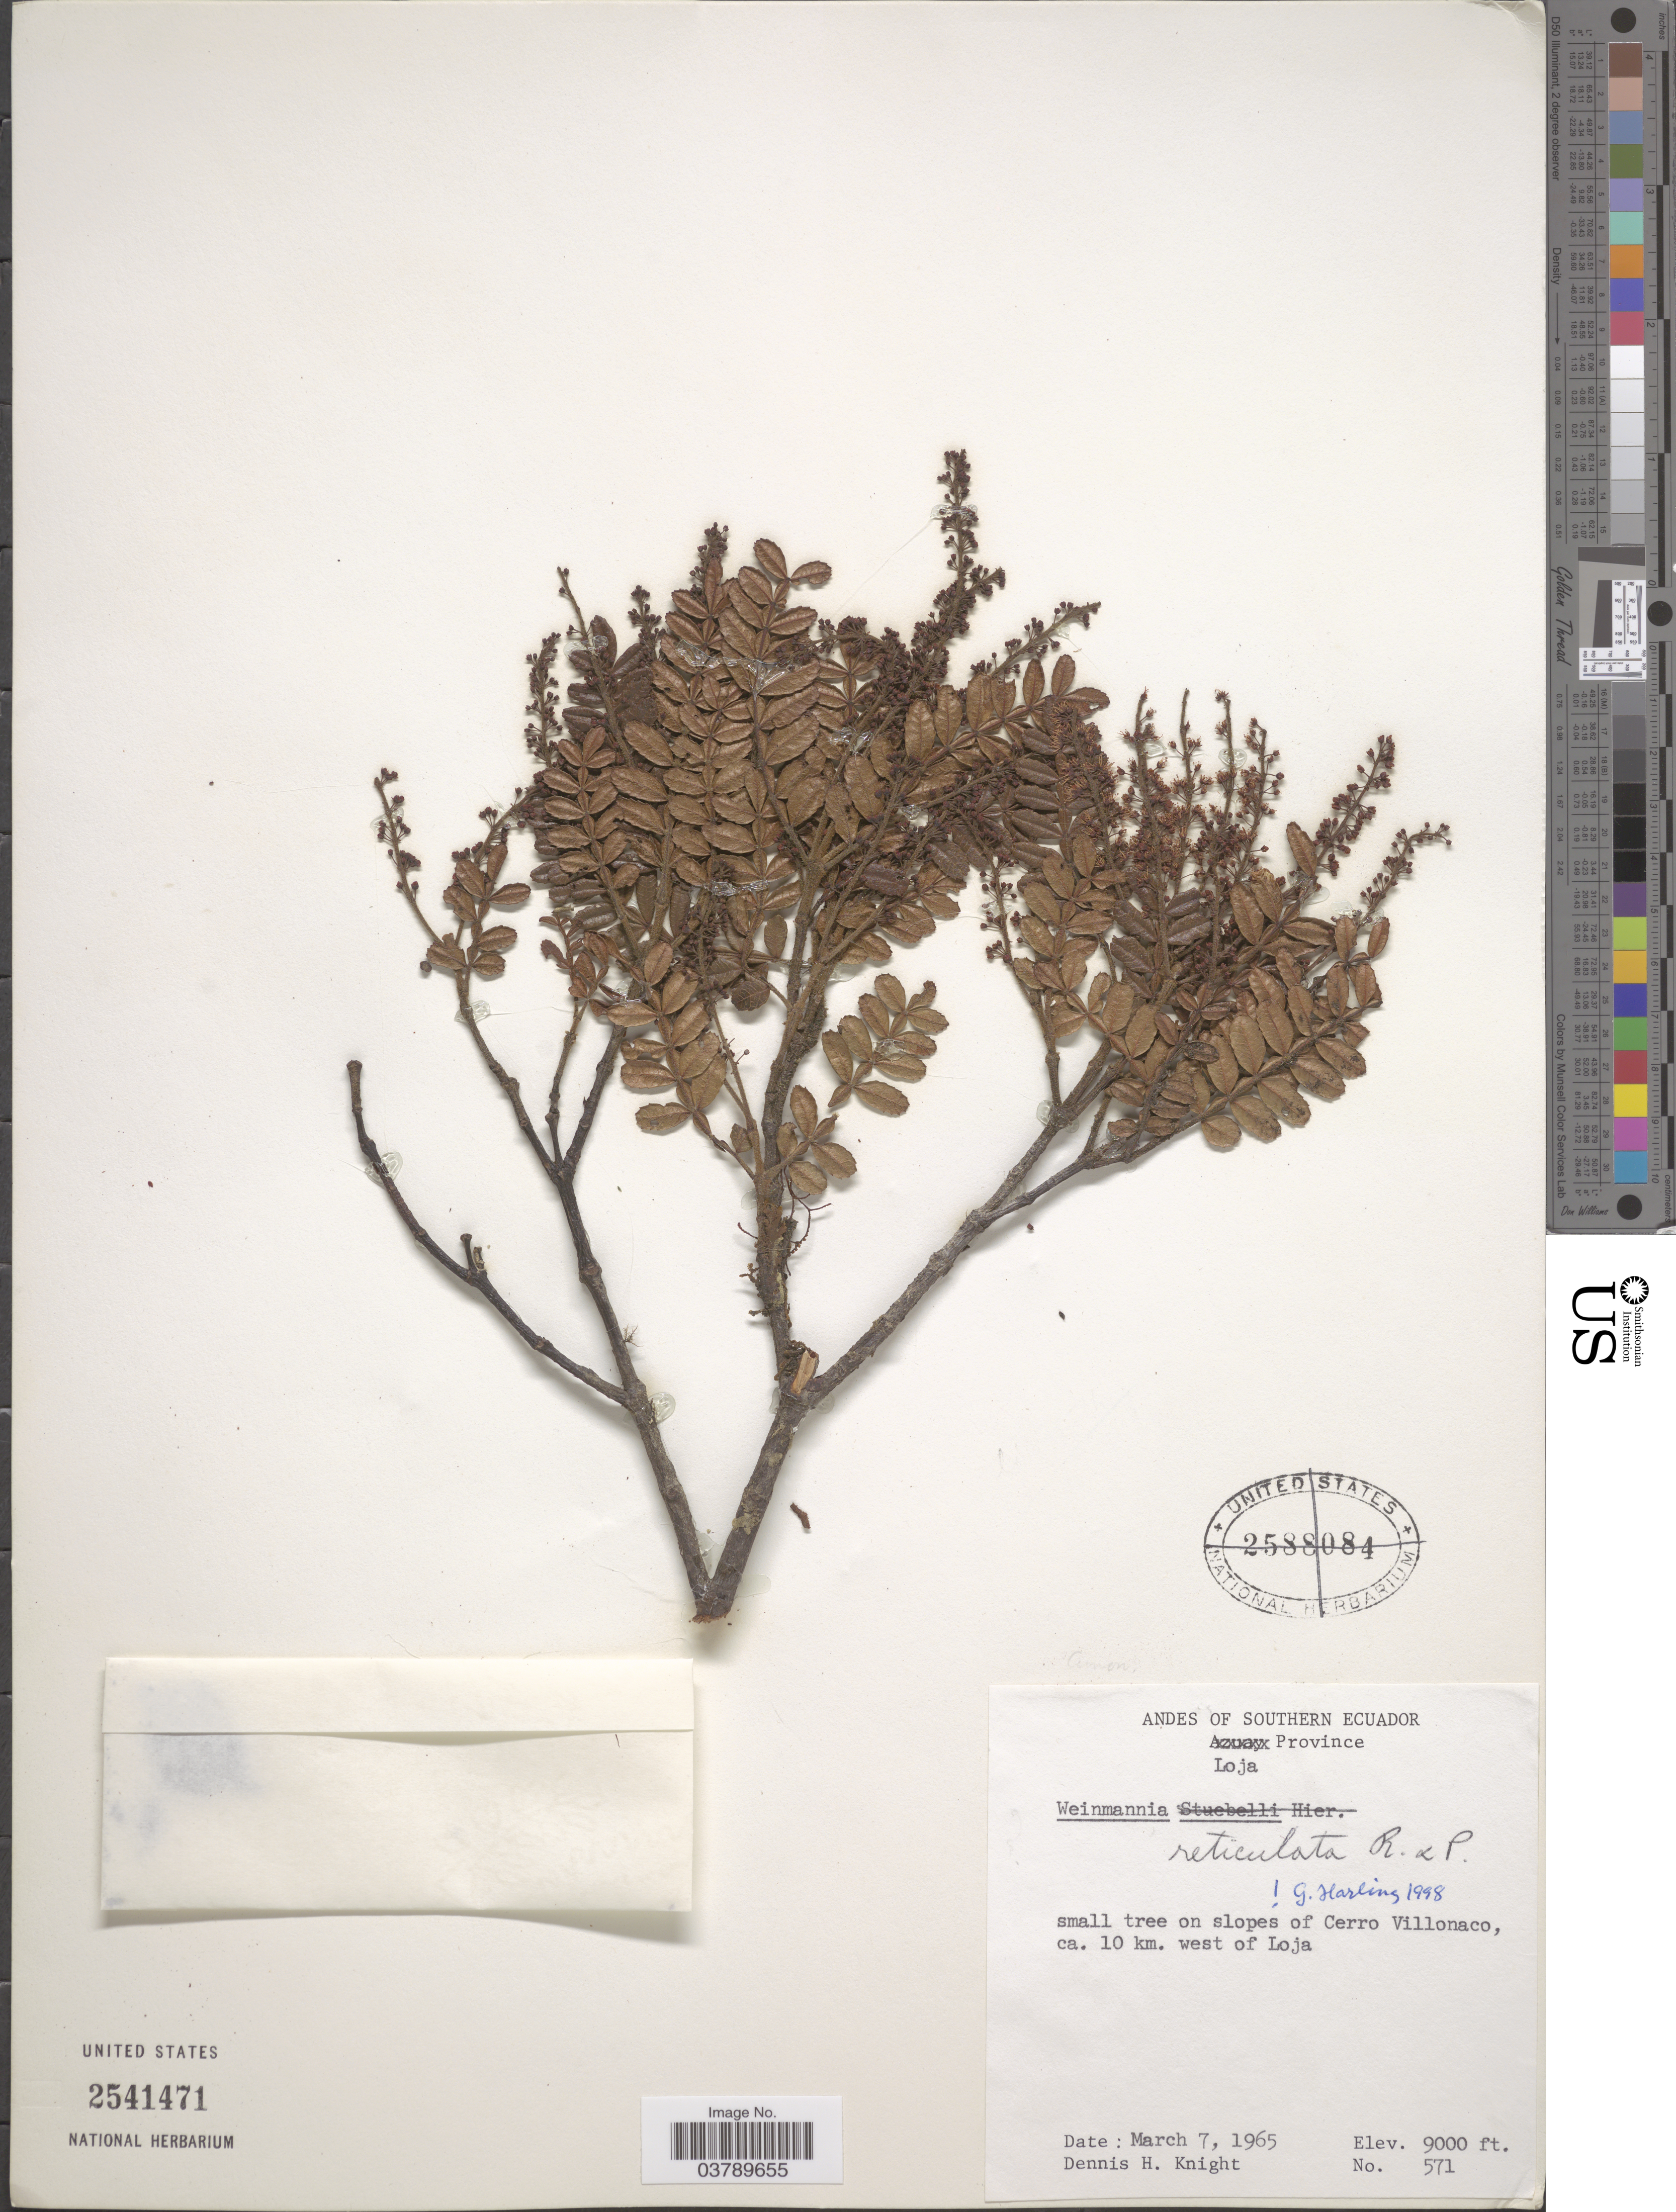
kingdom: Plantae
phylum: Tracheophyta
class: Magnoliopsida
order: Oxalidales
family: Cunoniaceae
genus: Weinmannia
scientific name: Weinmannia reticulata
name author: Ruiz & Pav.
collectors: D. Knight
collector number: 571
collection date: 1965-03-07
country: Ecuador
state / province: Loja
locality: Andes of Southern Ecuador. Slopes of Cerro Villonaco, ca. 10 km. west of Loja.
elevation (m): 2743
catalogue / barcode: US 2541471